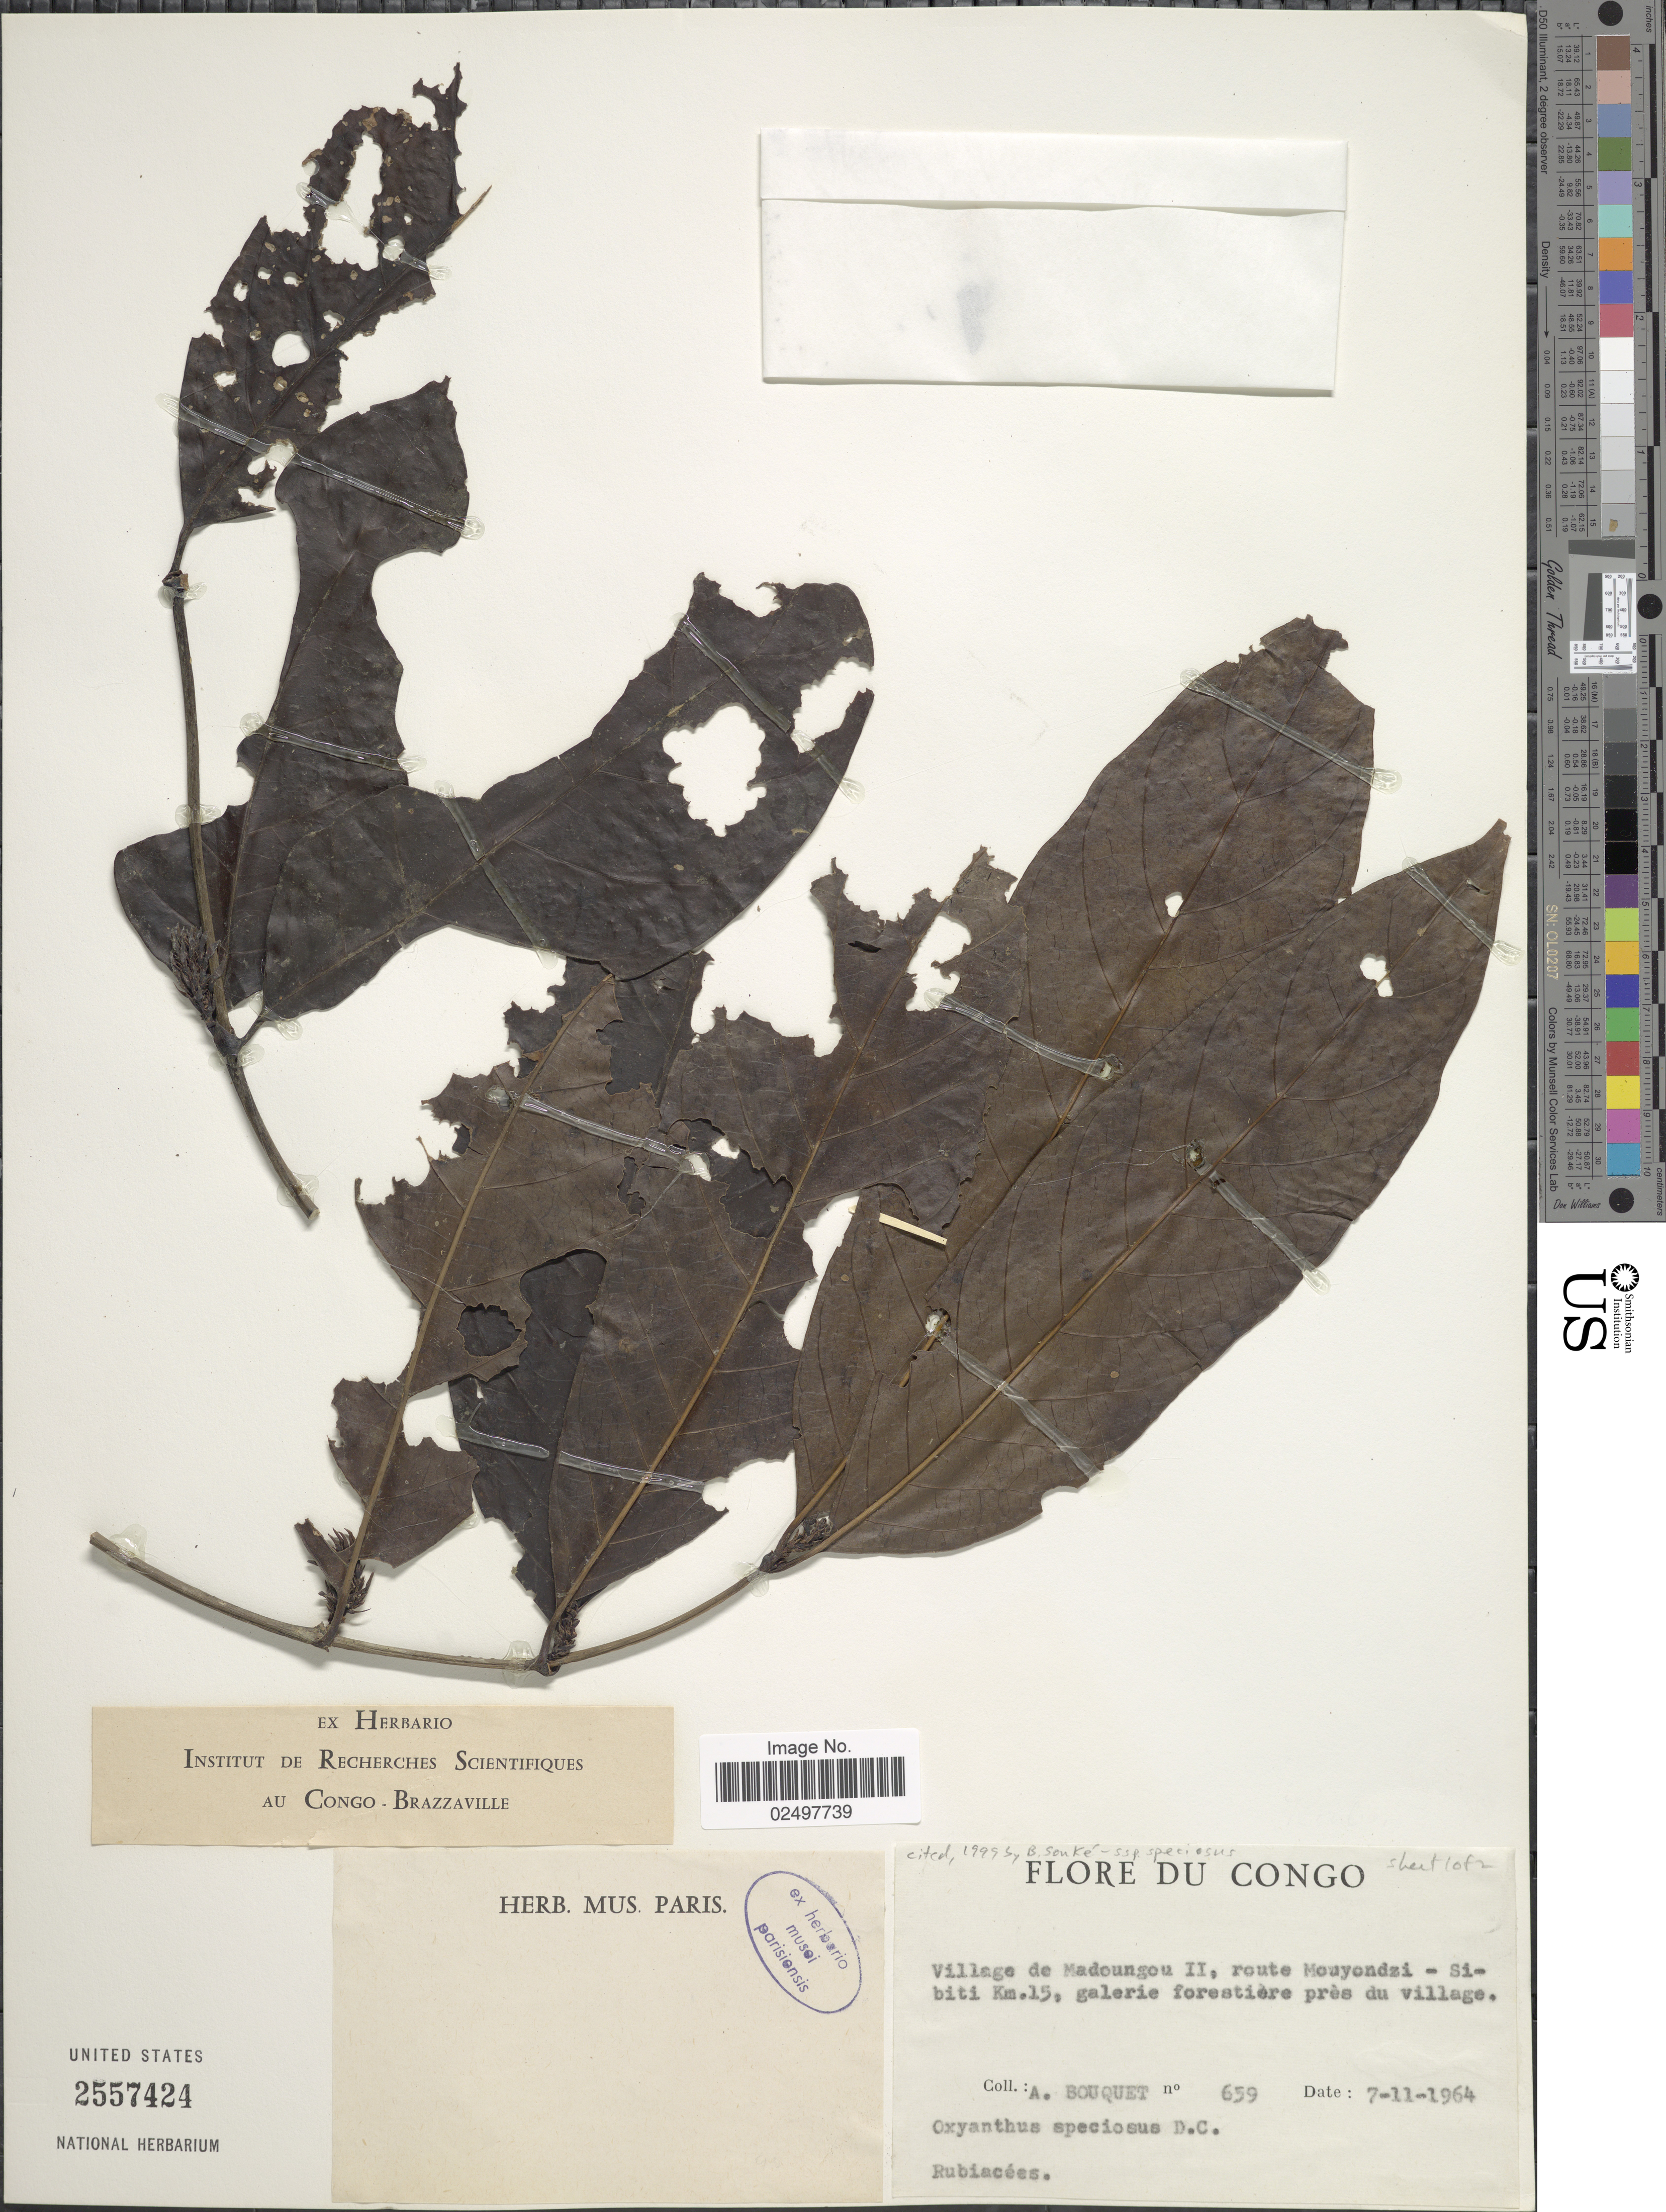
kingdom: Plantae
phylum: Tracheophyta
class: Magnoliopsida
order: Gentianales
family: Rubiaceae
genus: Oxyanthus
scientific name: Oxyanthus speciosus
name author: DC.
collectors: A. Bouquet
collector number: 659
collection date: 1964-11-07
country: Congo, Democratic Republic of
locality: Congo, Village de Madoungou II, route Mouyondzi - Sibiti Km. 15, galerie forestiere pres du village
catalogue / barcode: US 2557424